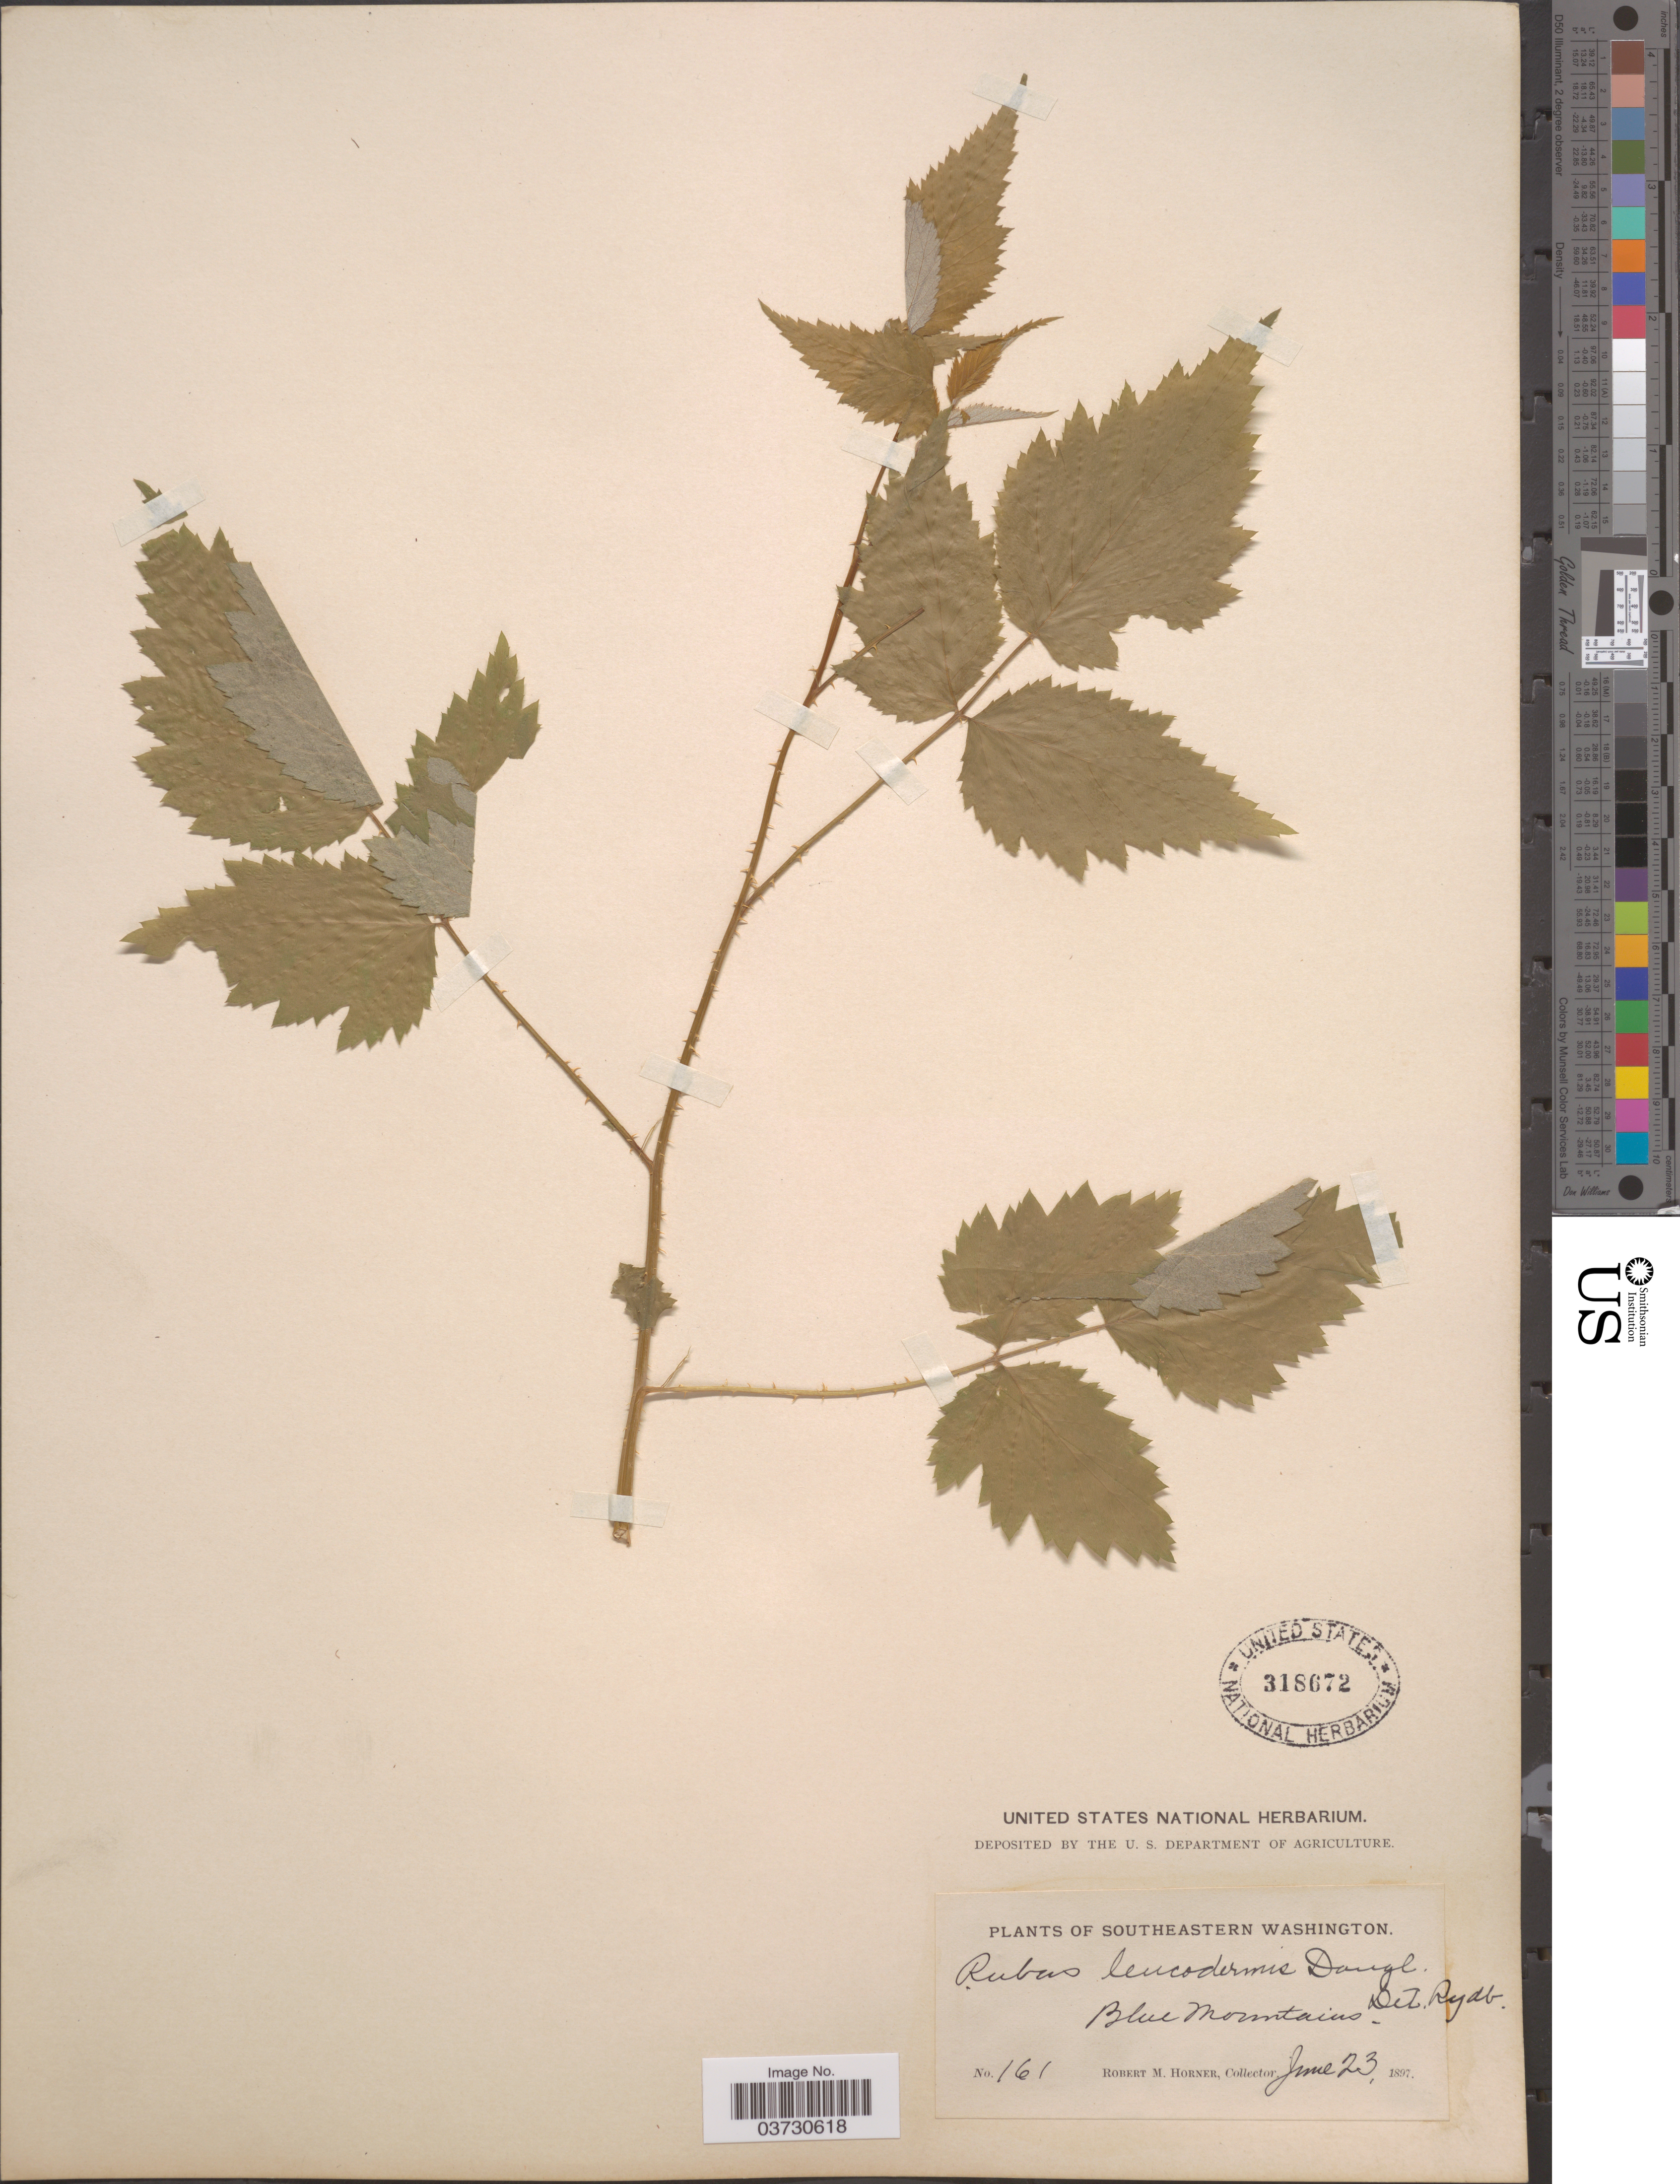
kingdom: Plantae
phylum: Tracheophyta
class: Magnoliopsida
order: Rosales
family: Rosaceae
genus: Rubus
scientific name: Rubus leucodermis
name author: Douglas ex Torr. & A. Gray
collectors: R. Horner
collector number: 161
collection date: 1897-06-23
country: United States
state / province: Washington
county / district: Clallam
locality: Southeastern Washington. Blue Mountains.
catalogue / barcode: US 318672